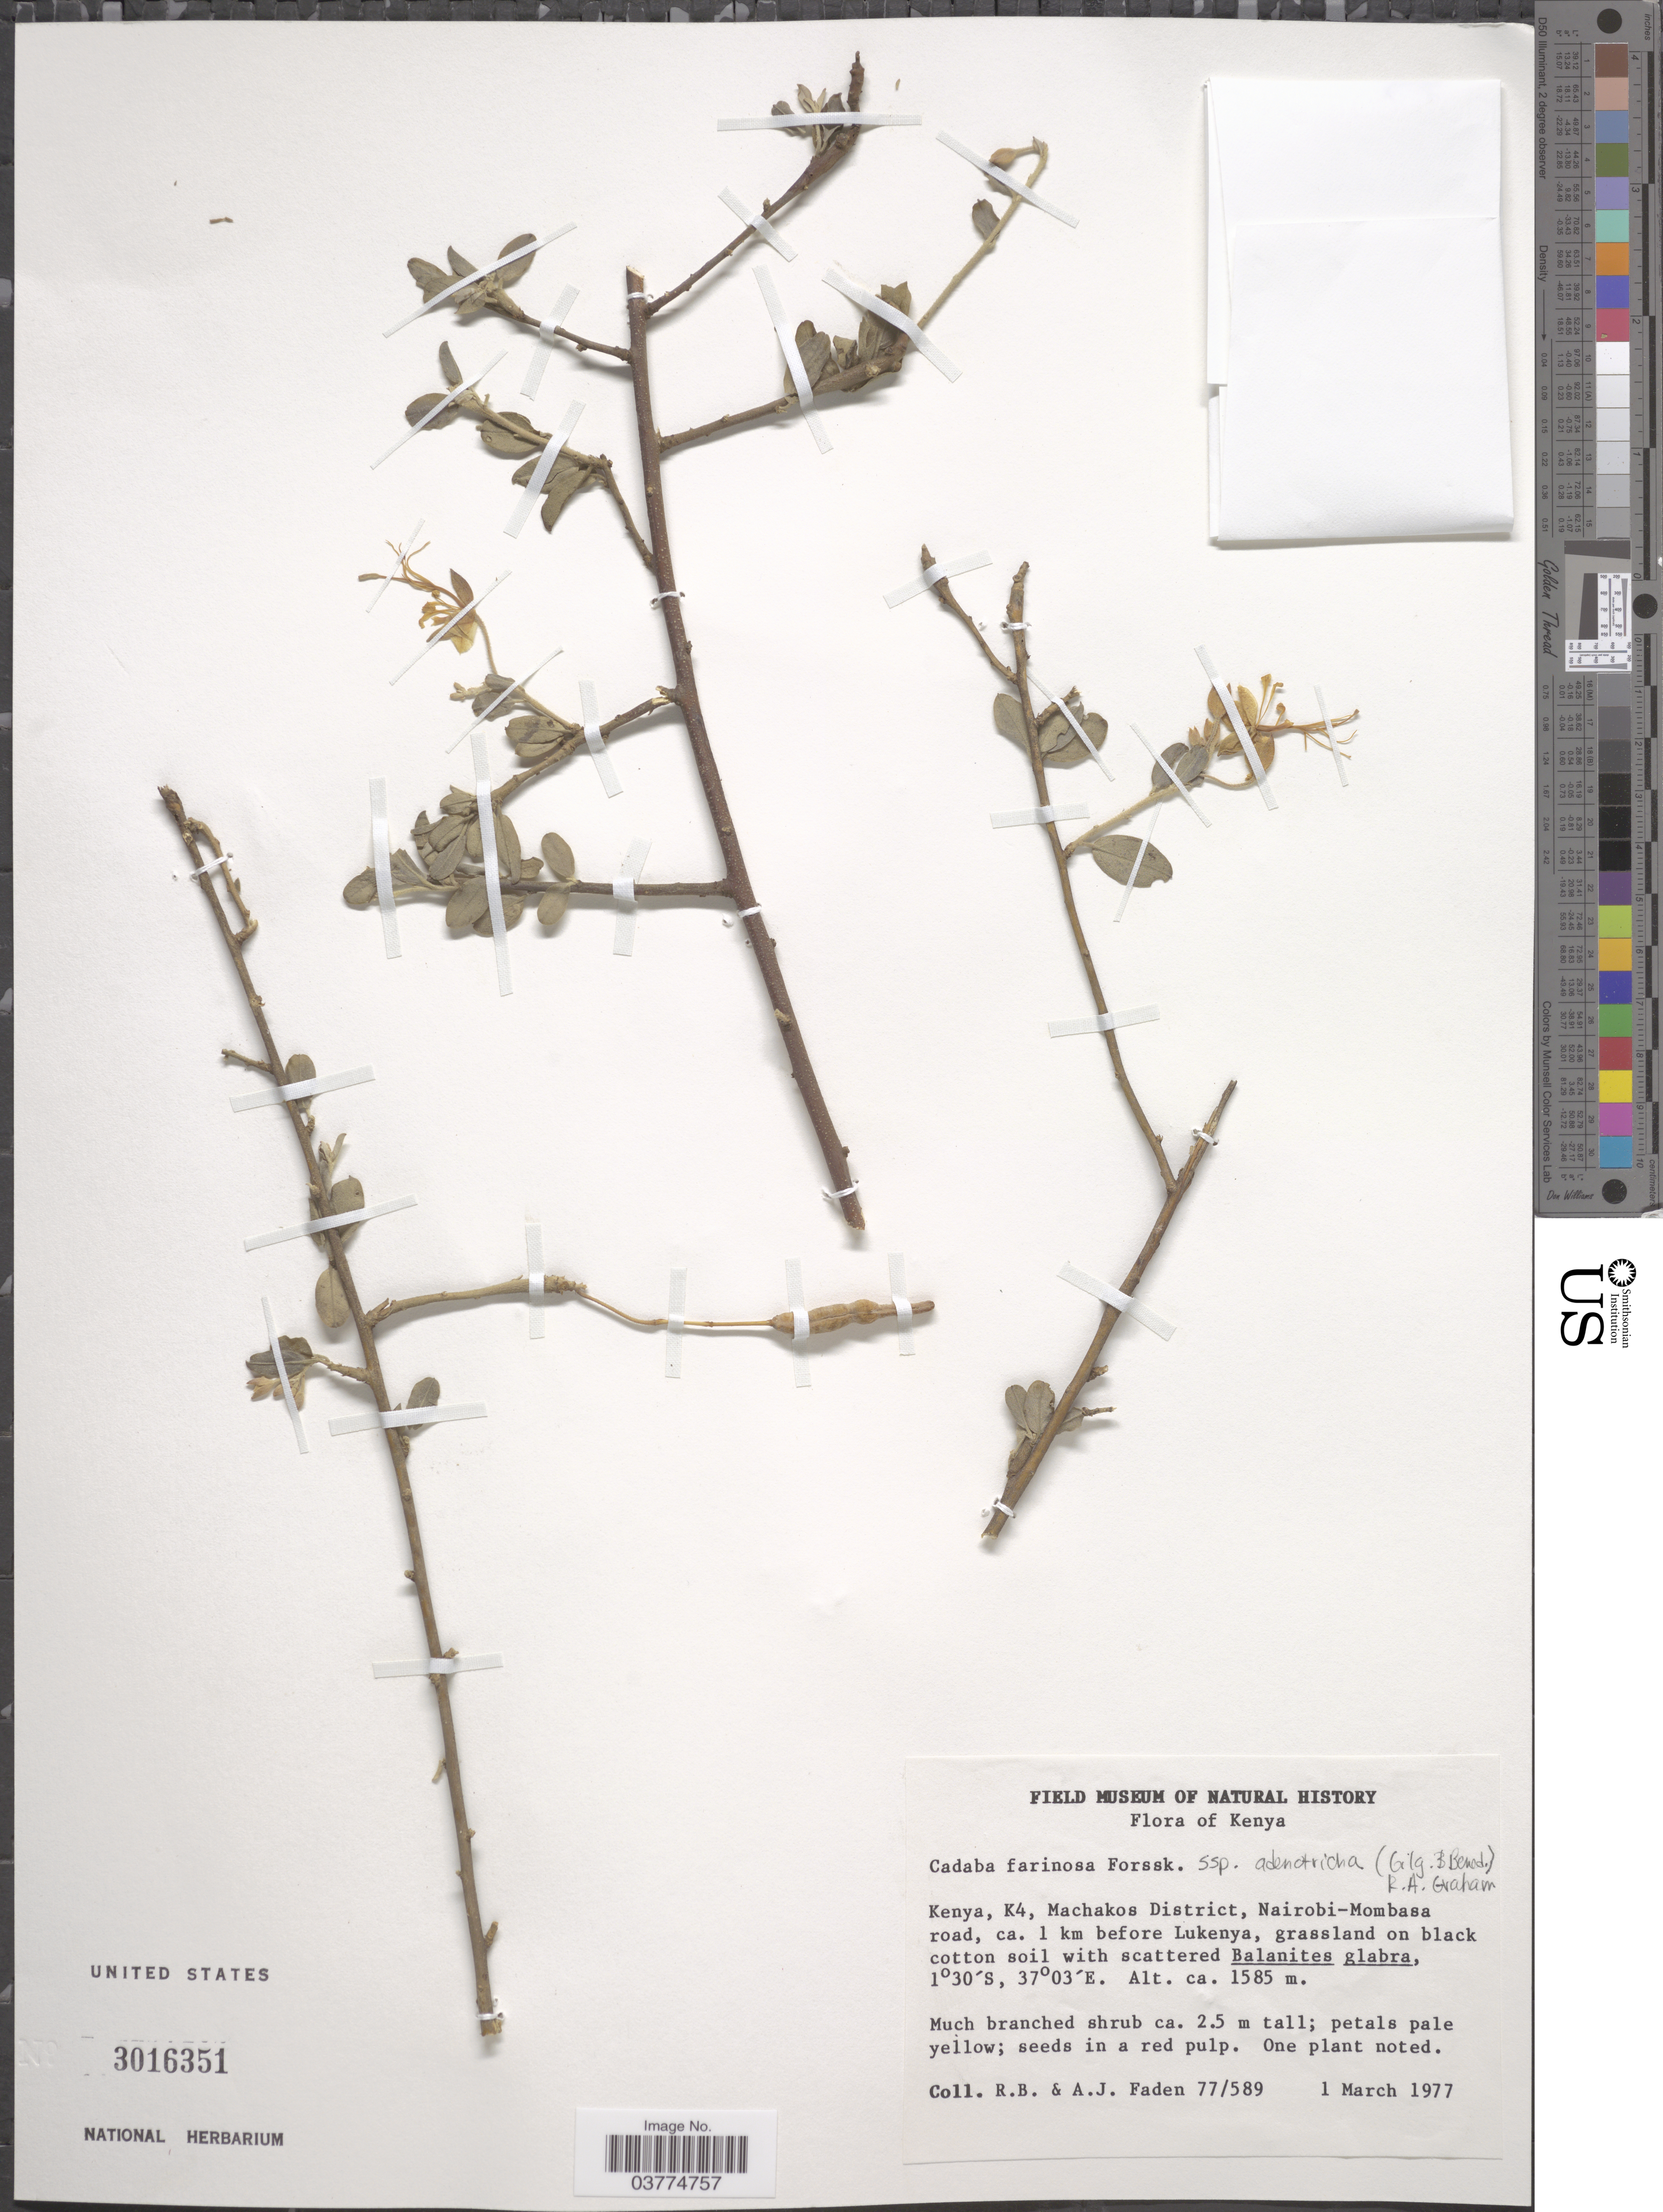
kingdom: Plantae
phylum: Tracheophyta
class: Magnoliopsida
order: Brassicales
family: Capparaceae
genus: Cadaba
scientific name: Cadaba farinosa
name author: Forssk.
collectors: R. B. Faden & A. J. Faden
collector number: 77/589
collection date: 1977-03-01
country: Kenya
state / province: Machakos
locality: Kenya, K4, Machakos District, Nairobi-Mombasa road, ca. 1 km before Lukenya.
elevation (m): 1585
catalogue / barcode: US 3016351